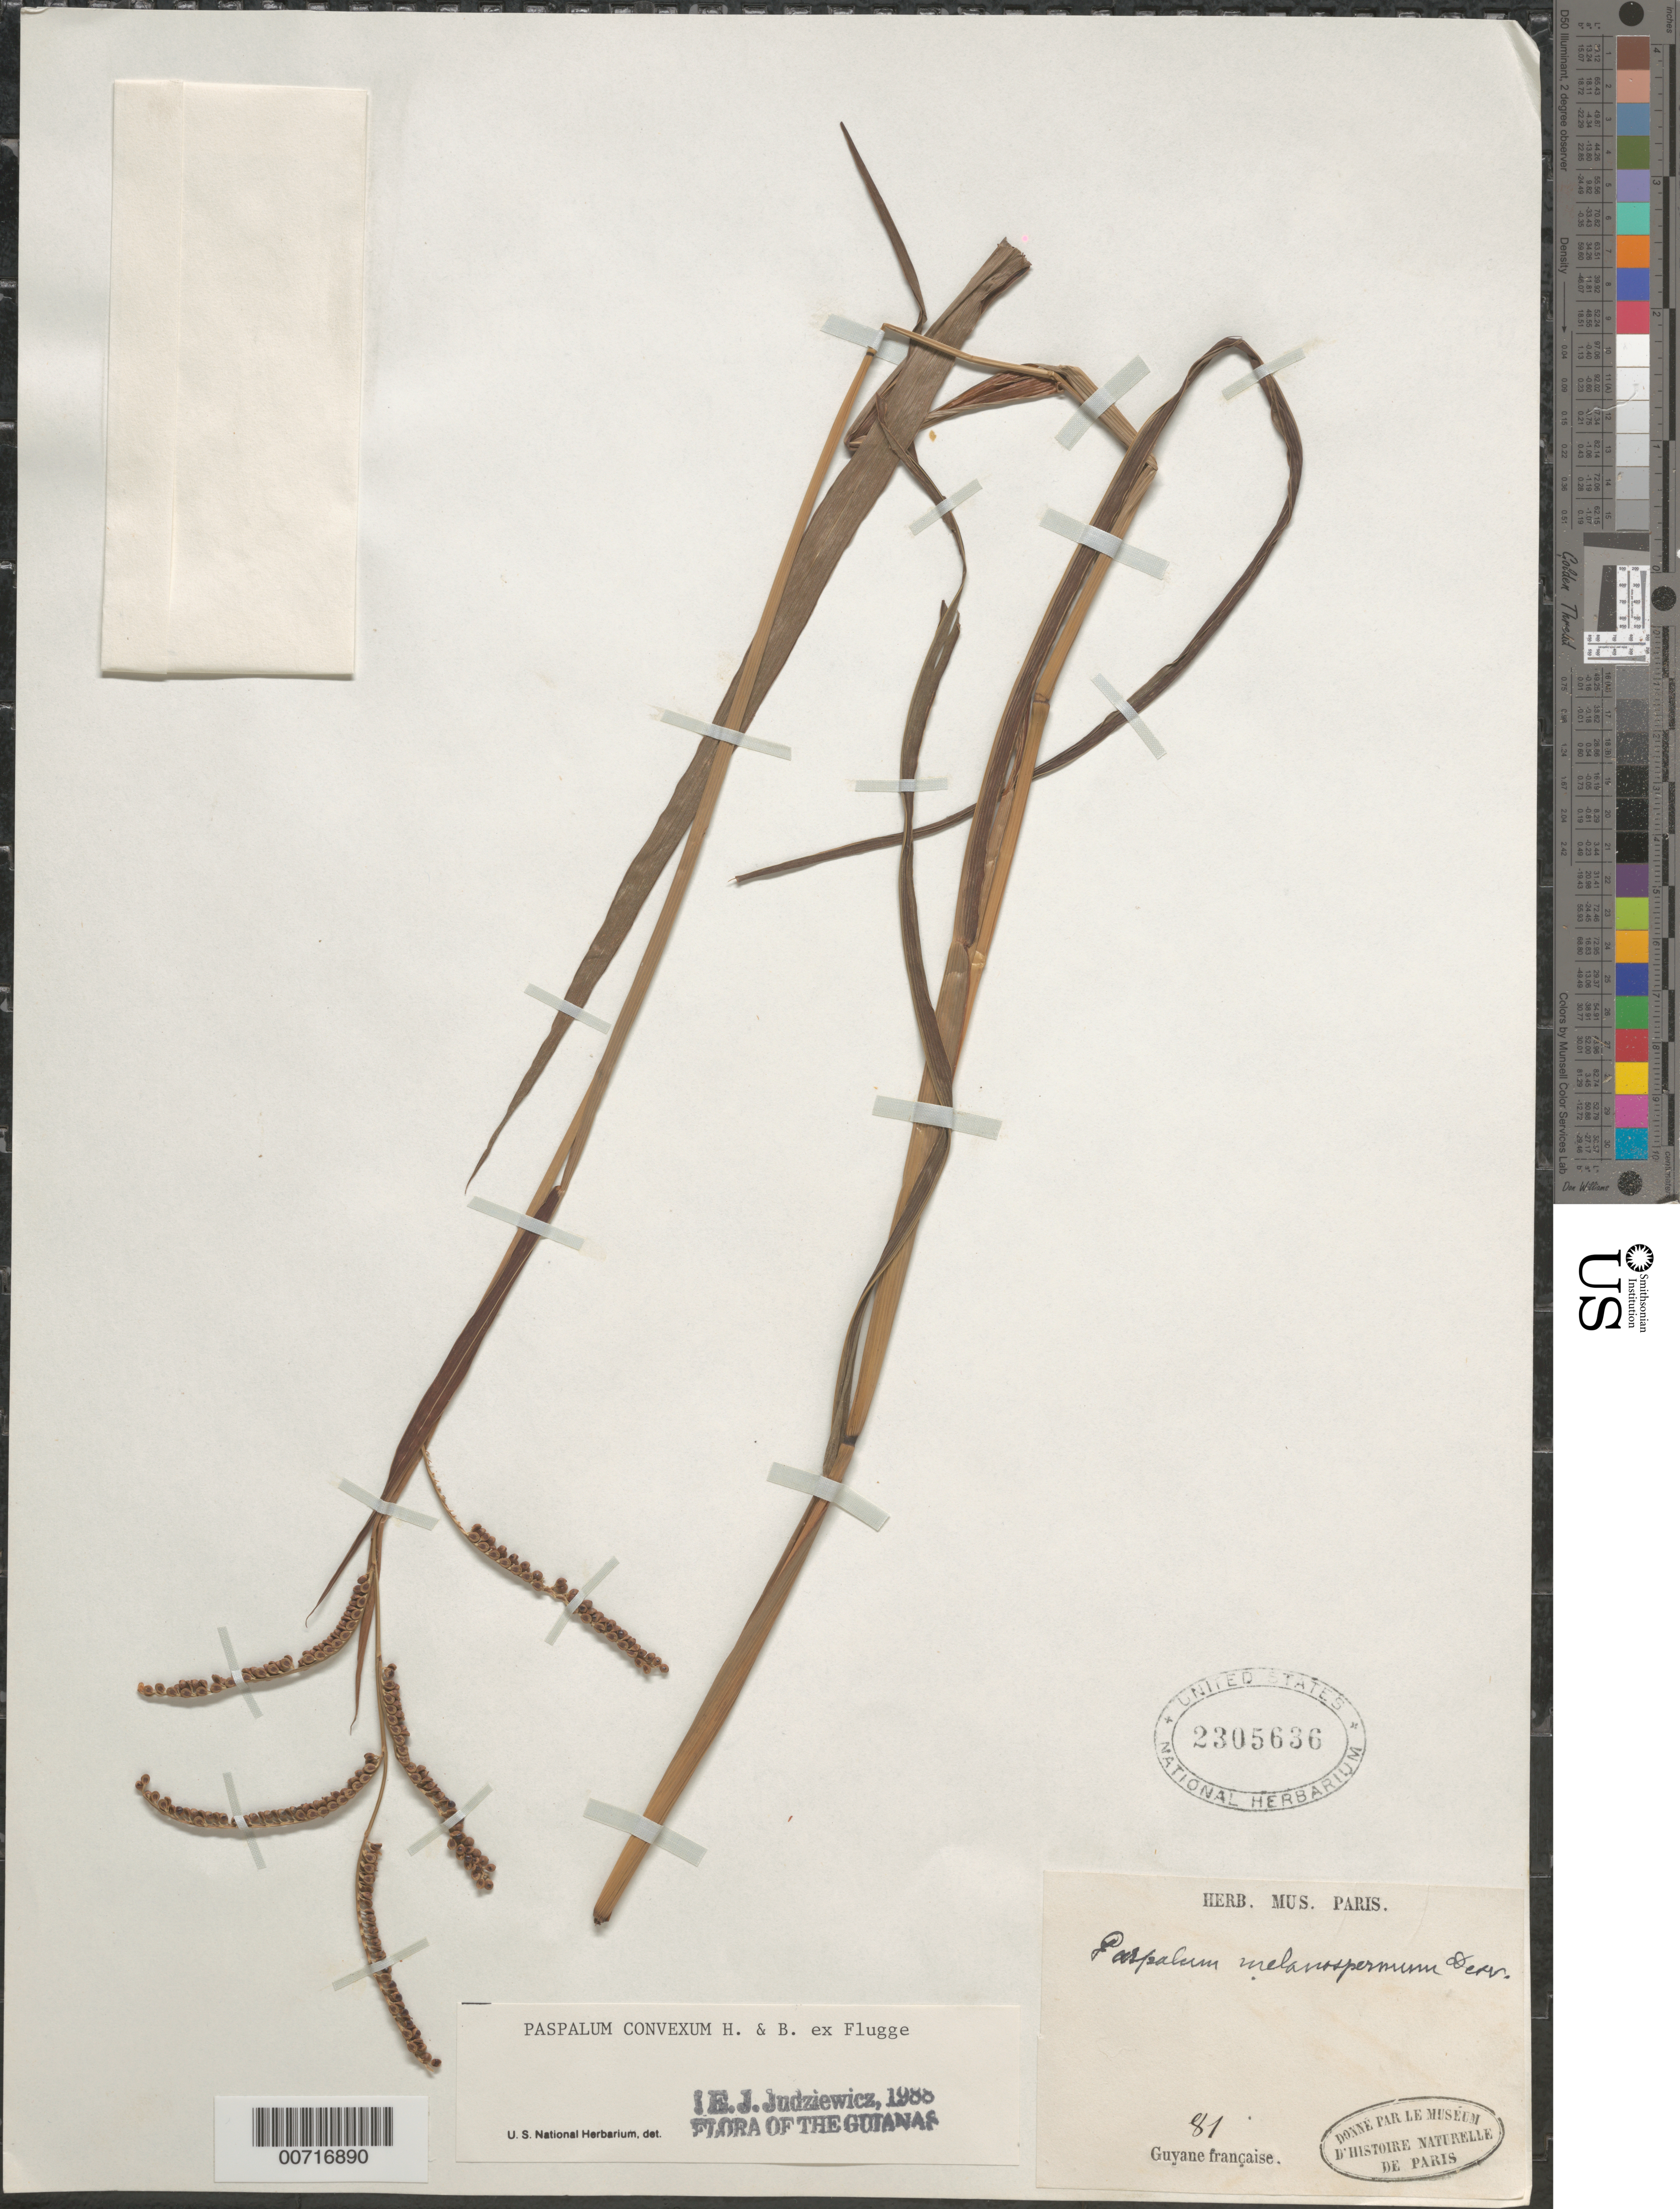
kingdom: Plantae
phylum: Tracheophyta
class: Liliopsida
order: Poales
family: Poaceae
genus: Paspalum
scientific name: Paspalum convexum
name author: Humb. & Bonpl. ex Flüggé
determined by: Judziewicz, E. J.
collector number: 81 ?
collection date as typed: s.d.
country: French Guiana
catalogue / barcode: US 2305636